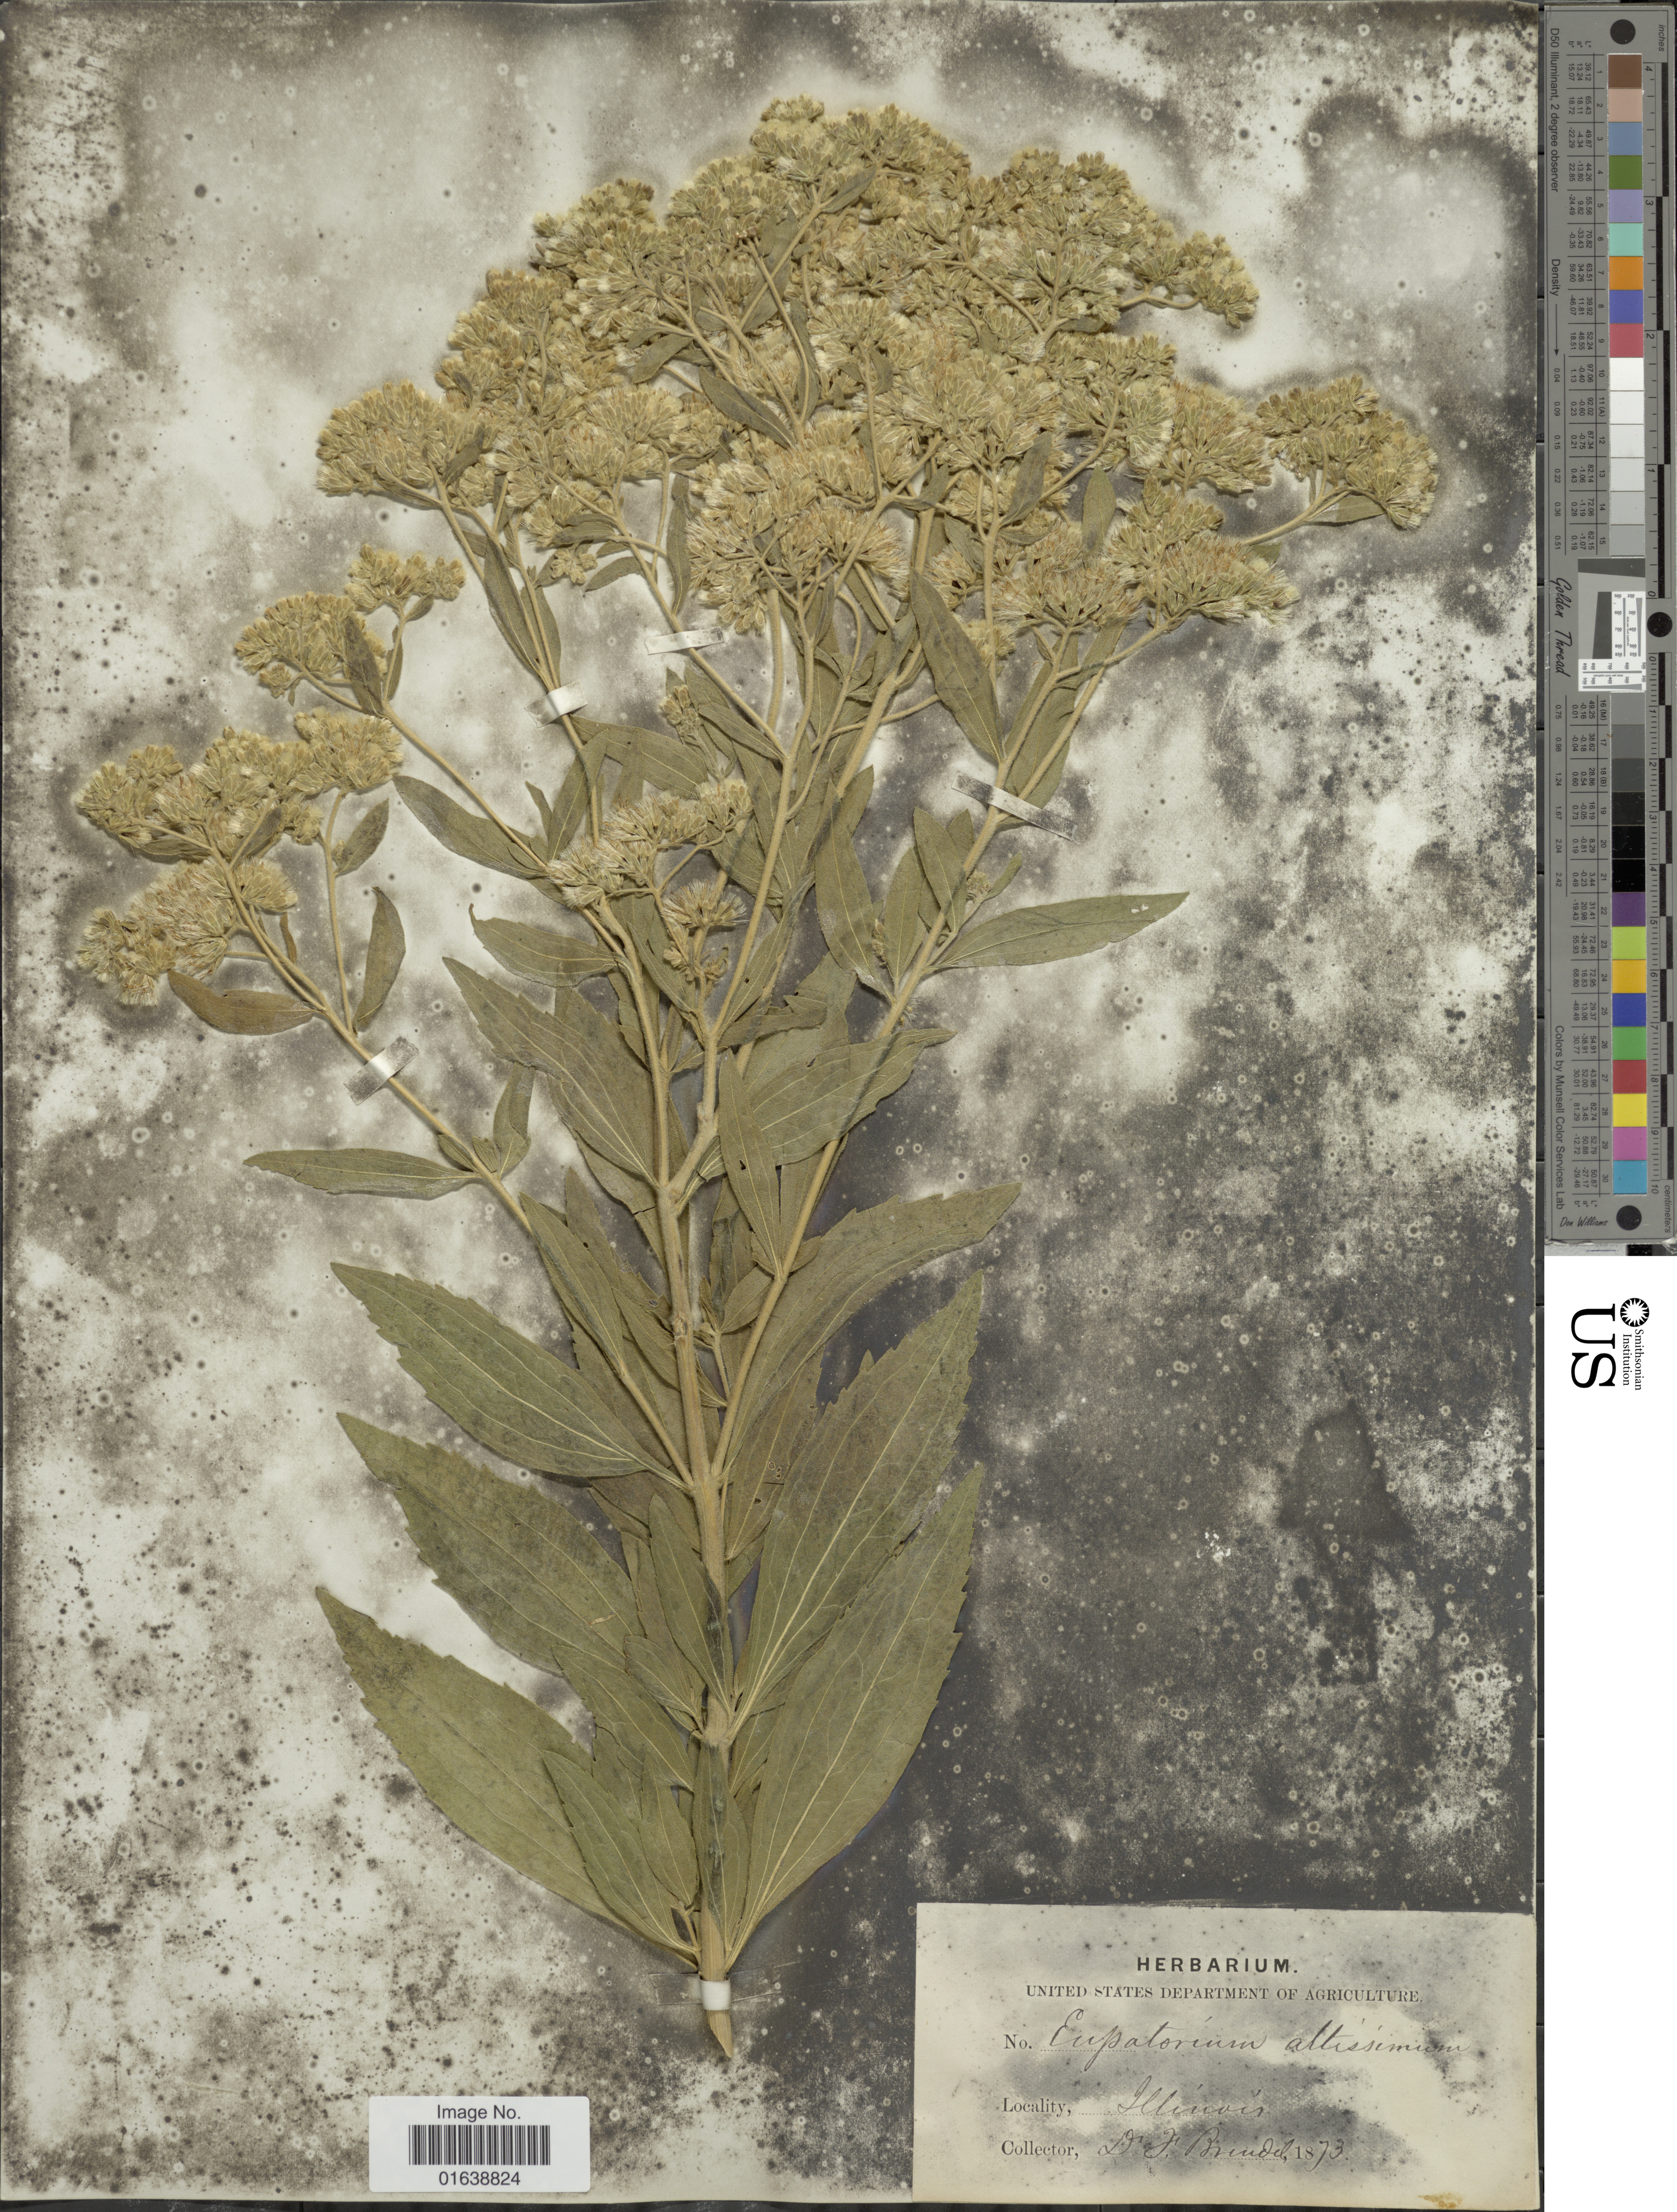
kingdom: Plantae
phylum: Tracheophyta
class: Magnoliopsida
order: Asterales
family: Asteraceae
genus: Eupatorium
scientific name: Eupatorium altissimum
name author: L.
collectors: J. Brendel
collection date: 1873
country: United States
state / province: Illinois